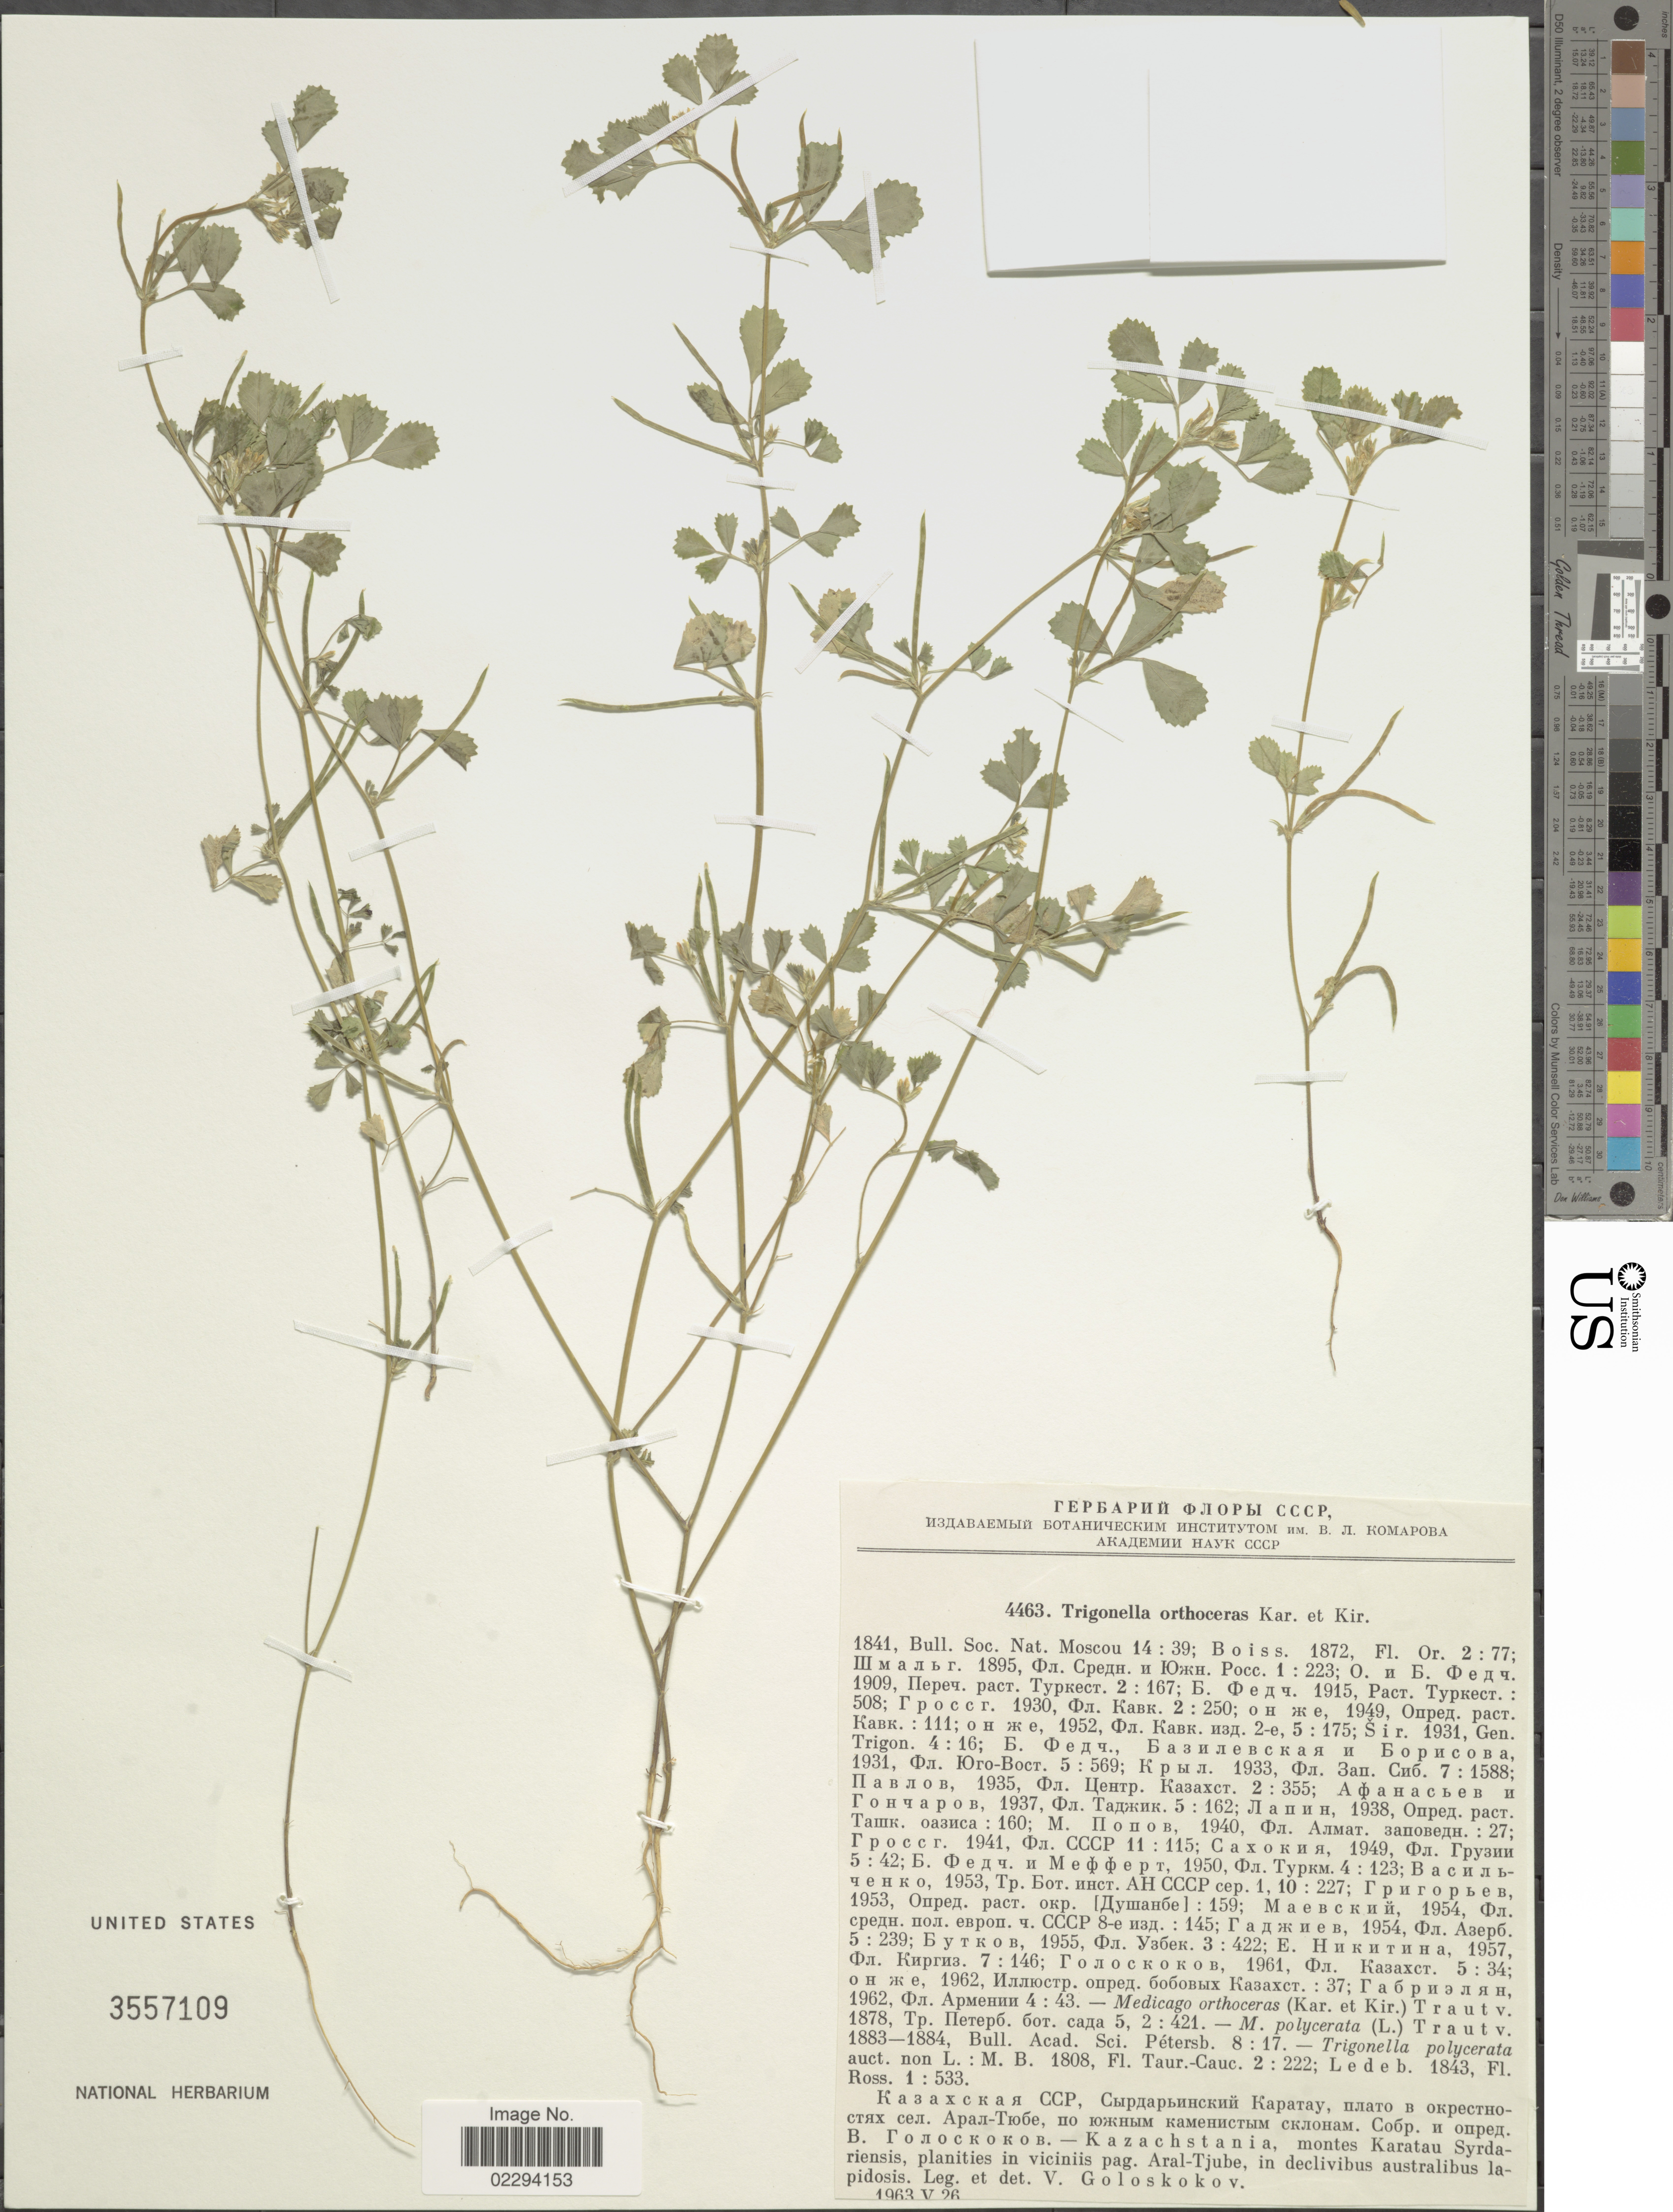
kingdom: Plantae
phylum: Tracheophyta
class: Magnoliopsida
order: Fabales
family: Fabaceae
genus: Medicago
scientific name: Medicago orthoceras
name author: (Kar. & Kir.) Trautv.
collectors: V. P. Goloskokov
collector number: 4463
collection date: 1963-05-26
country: Kazakhstan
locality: Kazachstania, montes Karatau Syrdariensis, planities in viciniis pag. Aral-Tjube, in declivibus australibus lapidosis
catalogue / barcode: US 3557109